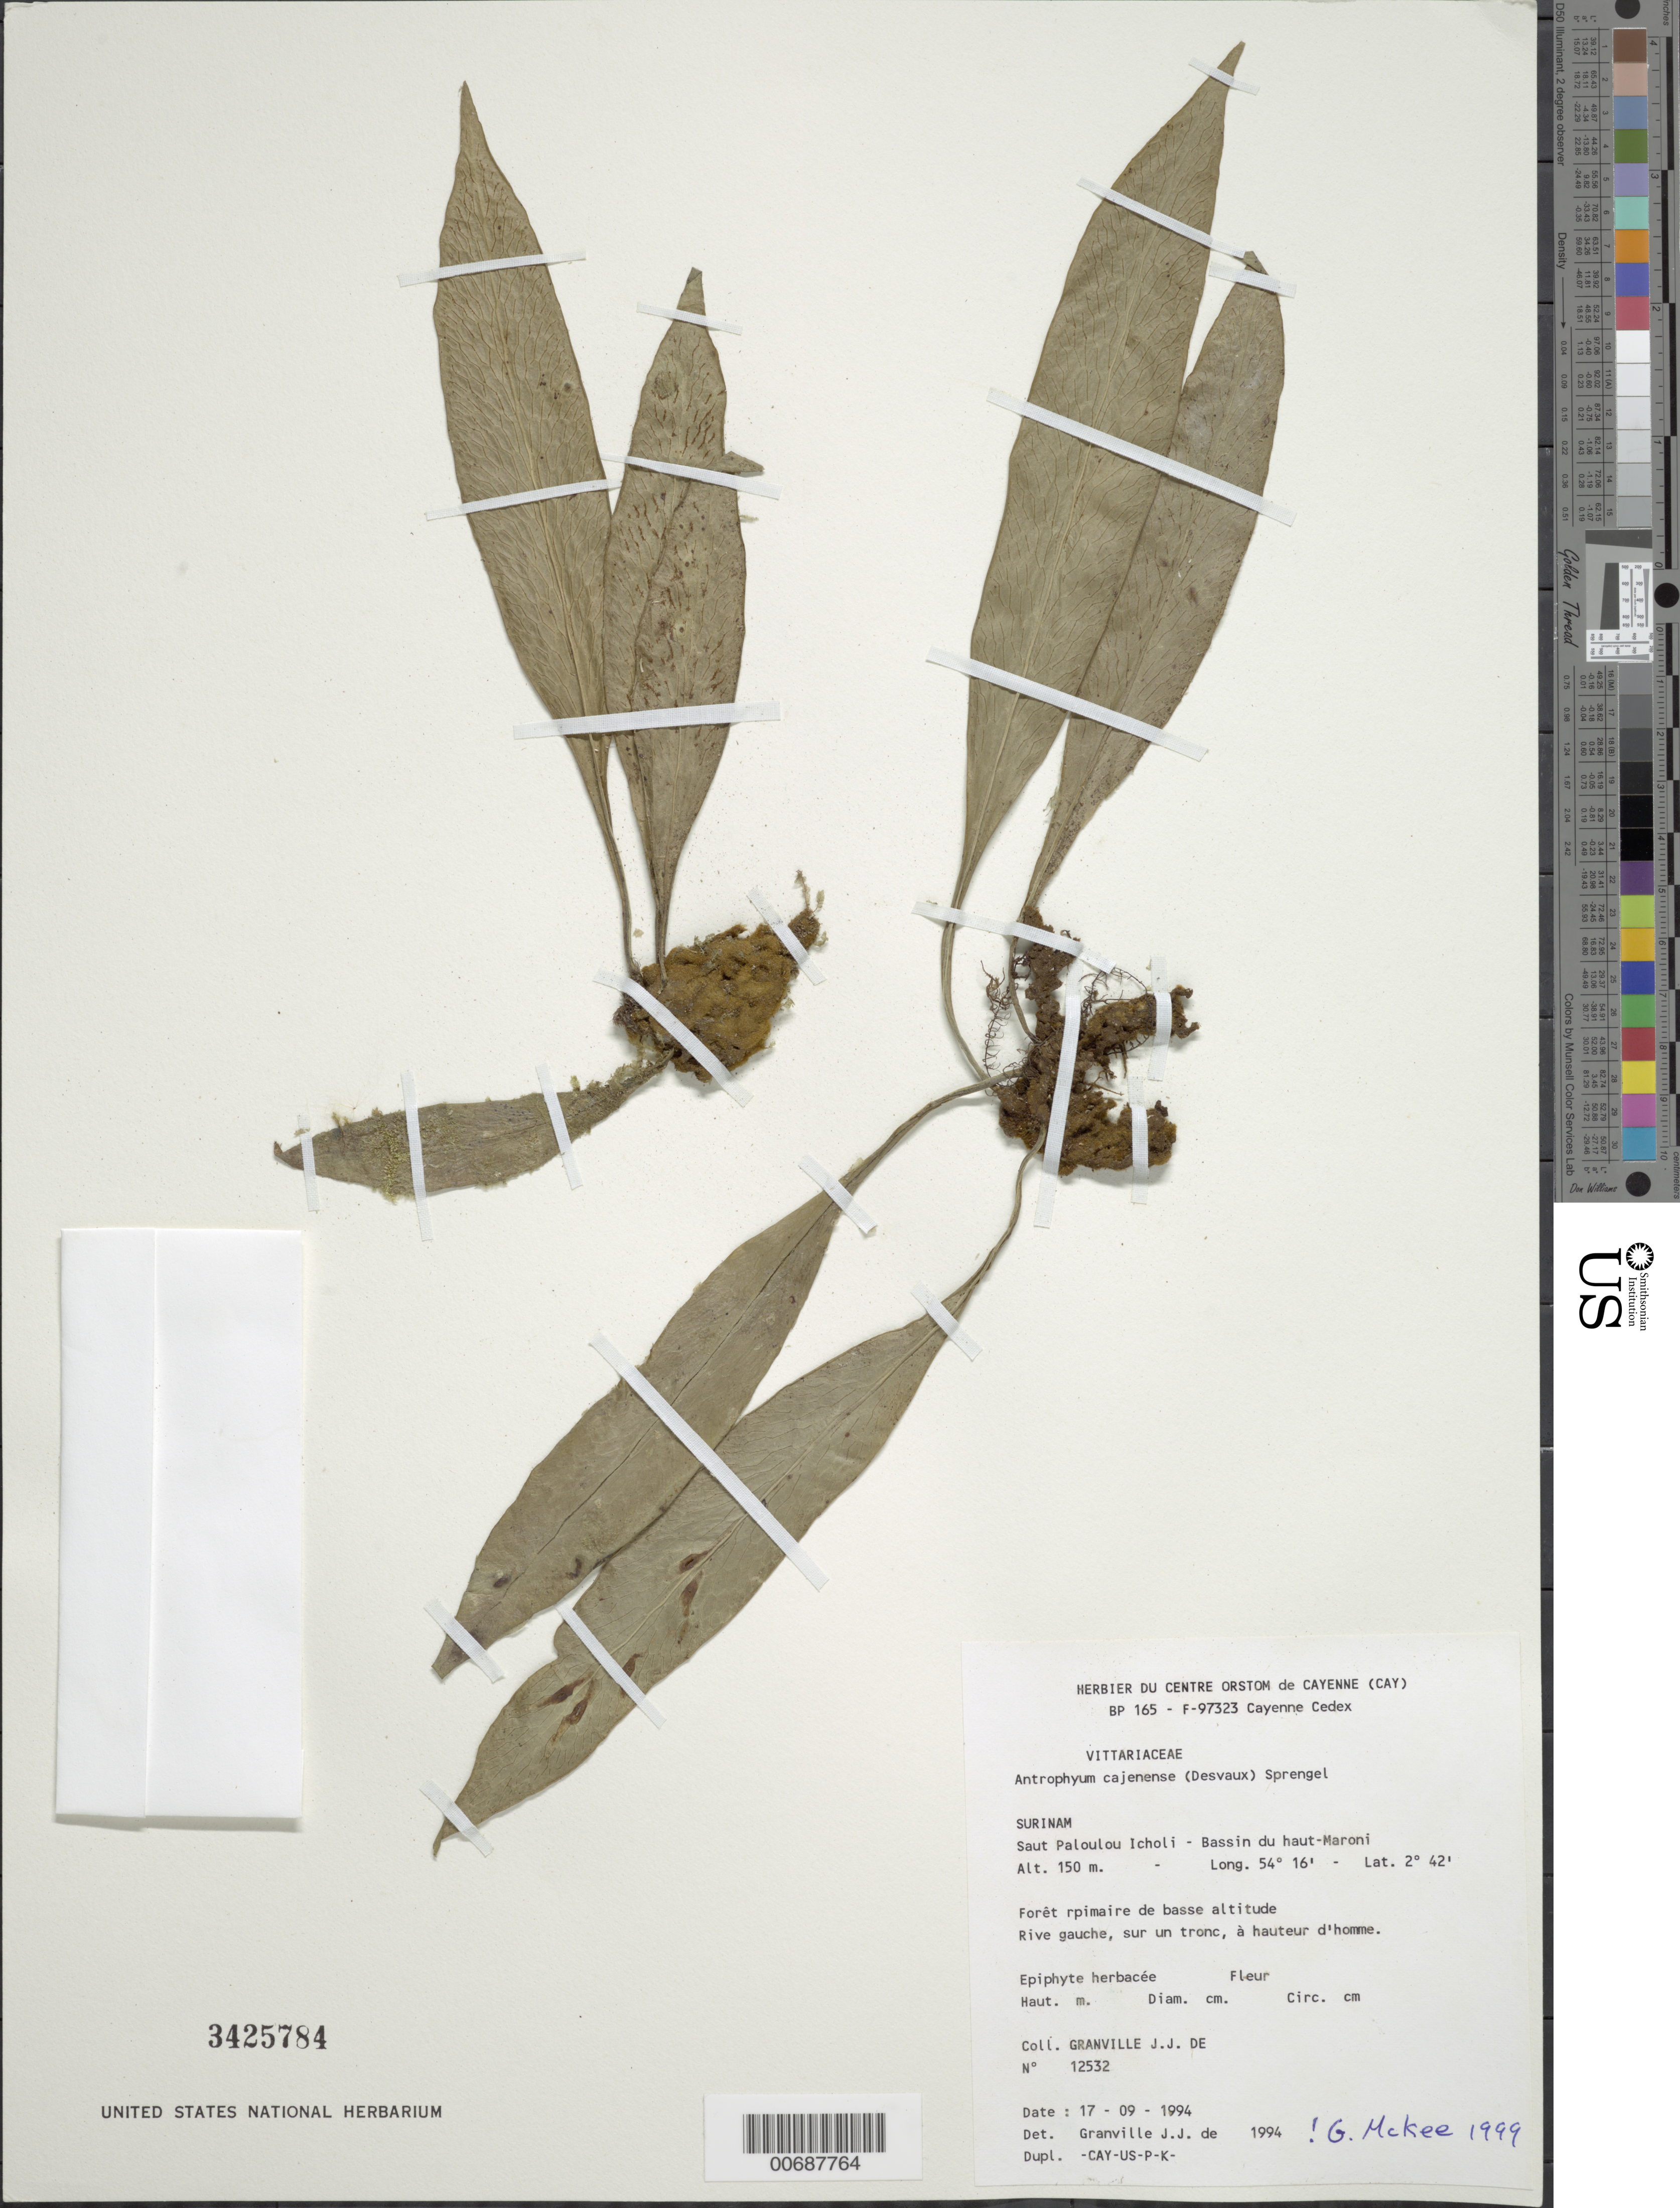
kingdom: Plantae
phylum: Tracheophyta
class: Polypodiopsida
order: Polypodiales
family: Pteridaceae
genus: Polytaenium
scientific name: Polytaenium cajenense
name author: (Desv.) Benedict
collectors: J.-J. de Granville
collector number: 12532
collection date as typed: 17-Sep-94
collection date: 1994-09-17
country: Suriname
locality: Saut Paloulou Icholi, Bassin du haut-Maroni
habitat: Forêt primaire de basse altitude. Rive gauche, sur un tronc, a hauteur d'homme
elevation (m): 150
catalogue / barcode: US 3425784